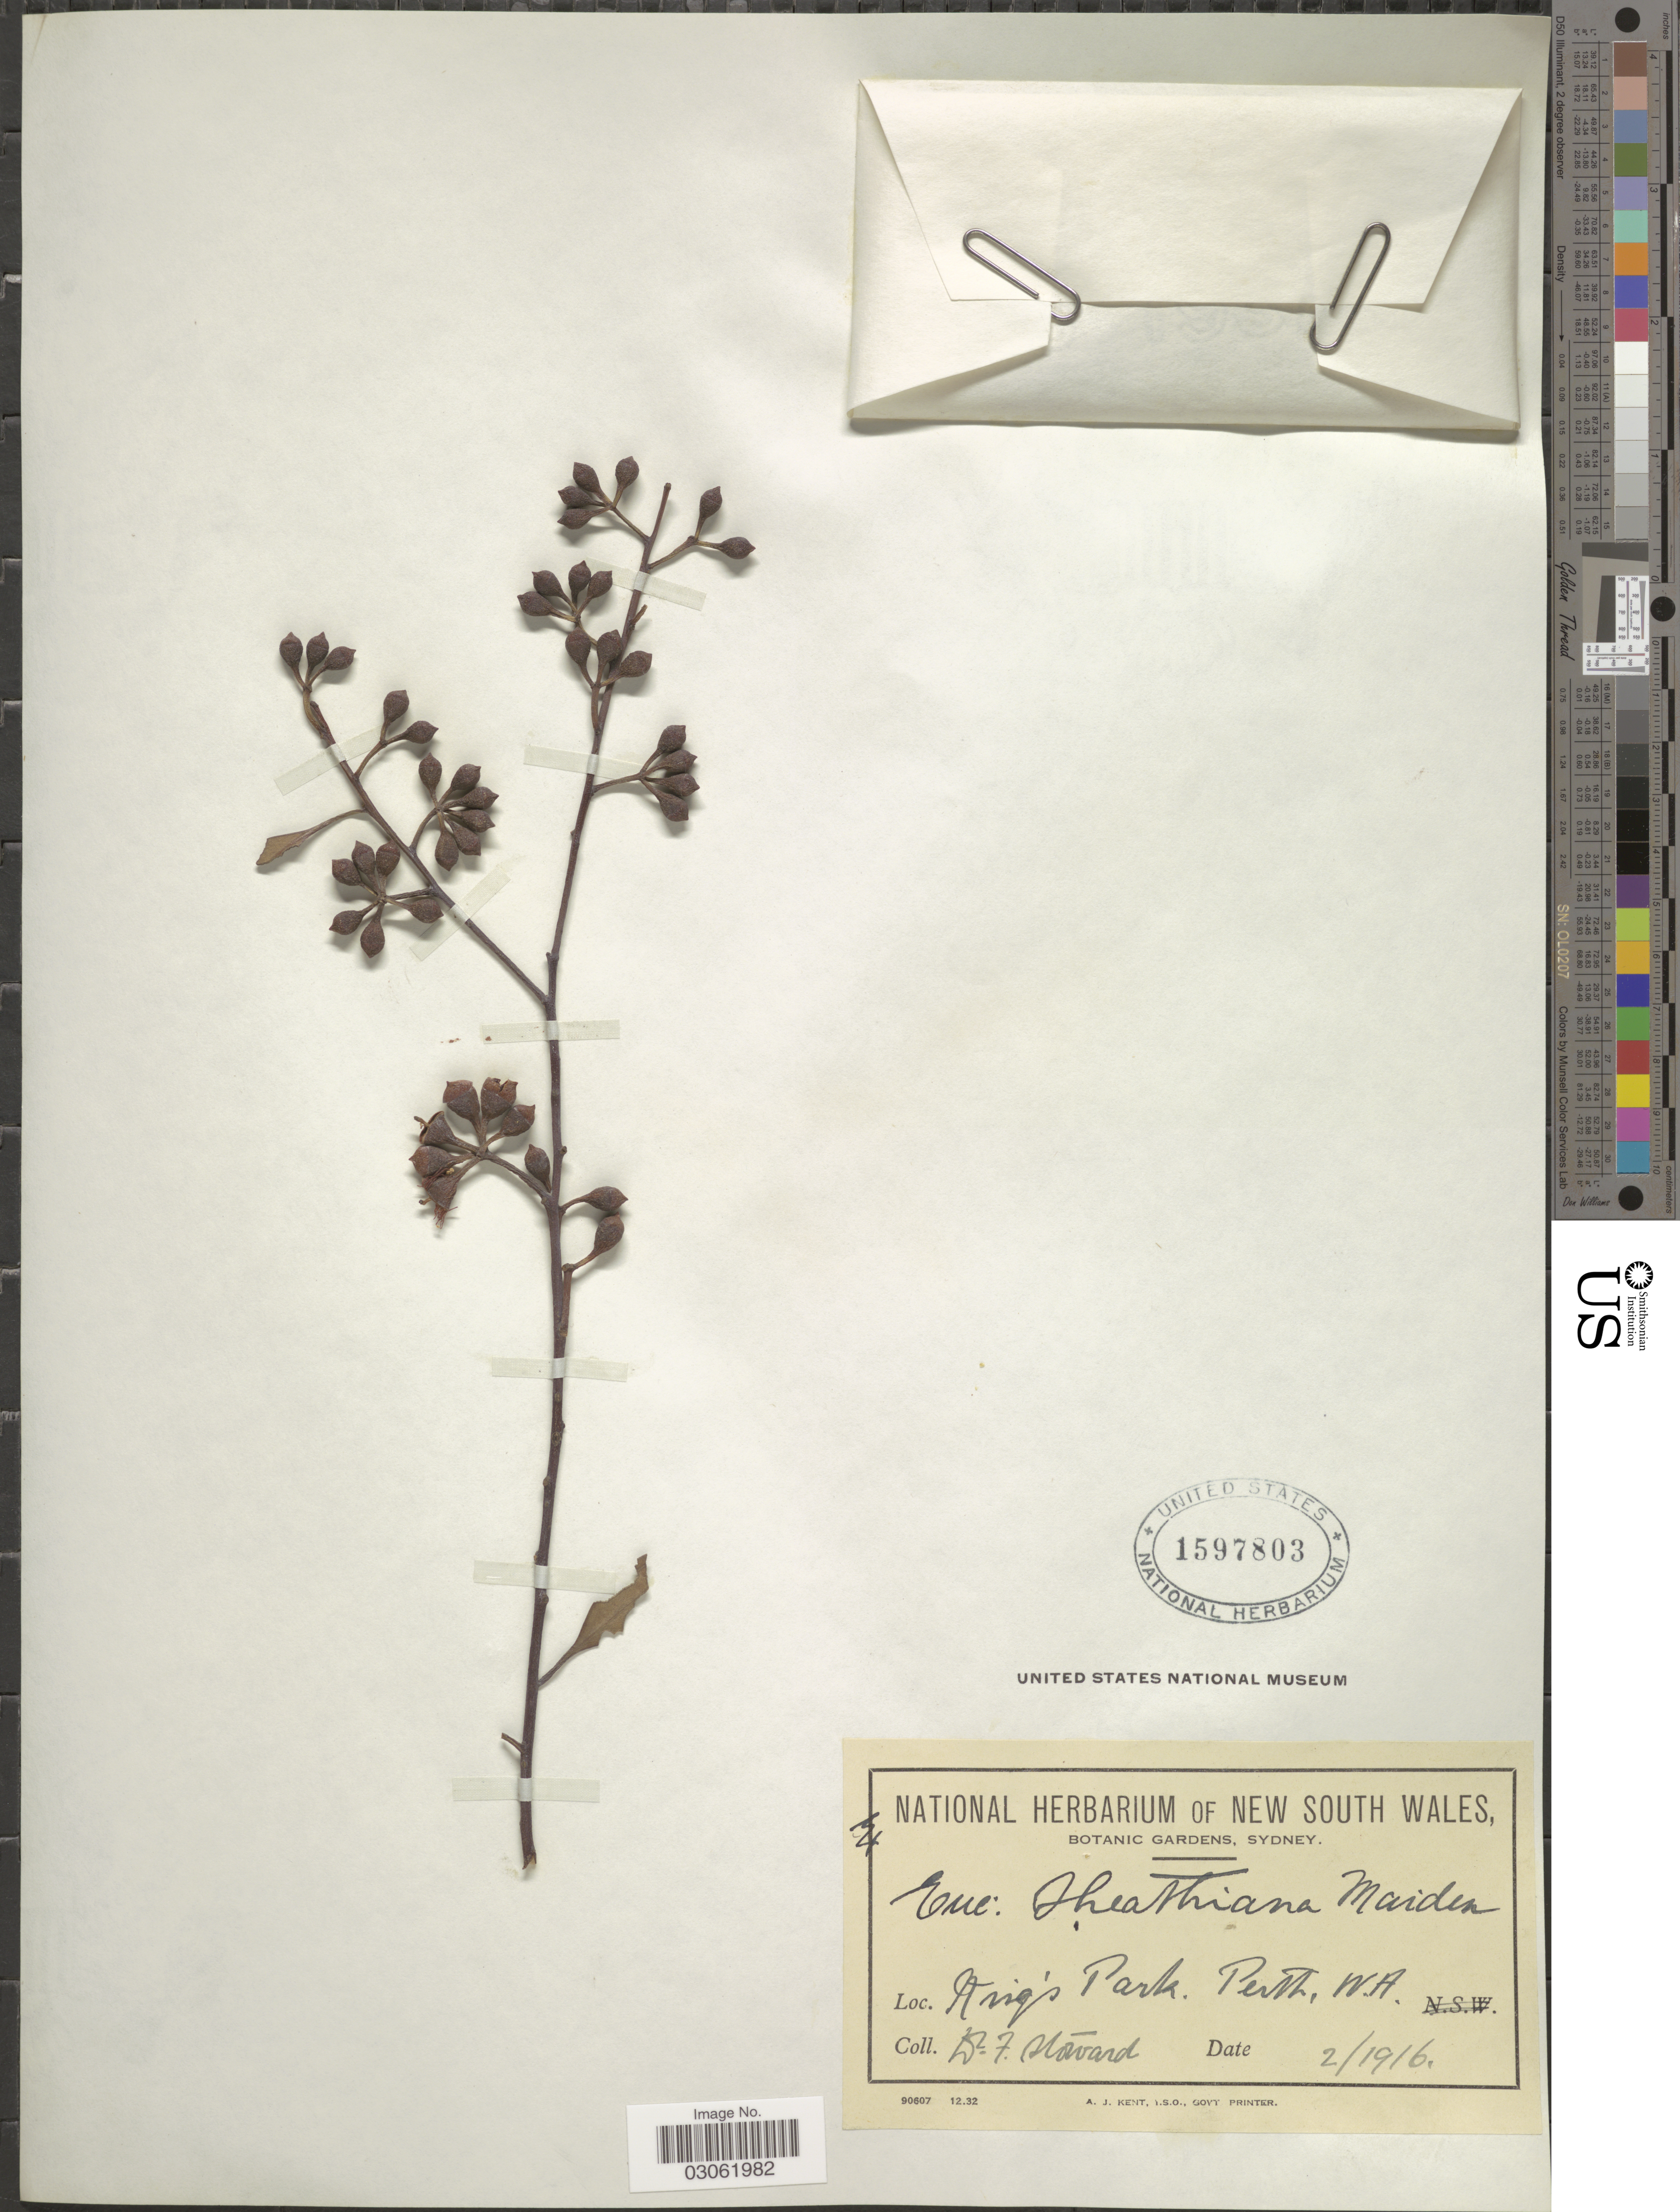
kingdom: Plantae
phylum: Tracheophyta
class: Magnoliopsida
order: Myrtales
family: Myrtaceae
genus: Eucalyptus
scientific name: Eucalyptus sheathiana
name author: Maiden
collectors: F. Stoward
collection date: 1916-02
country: Australia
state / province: Western Australia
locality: King's Park. Perth.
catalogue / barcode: US 1597803